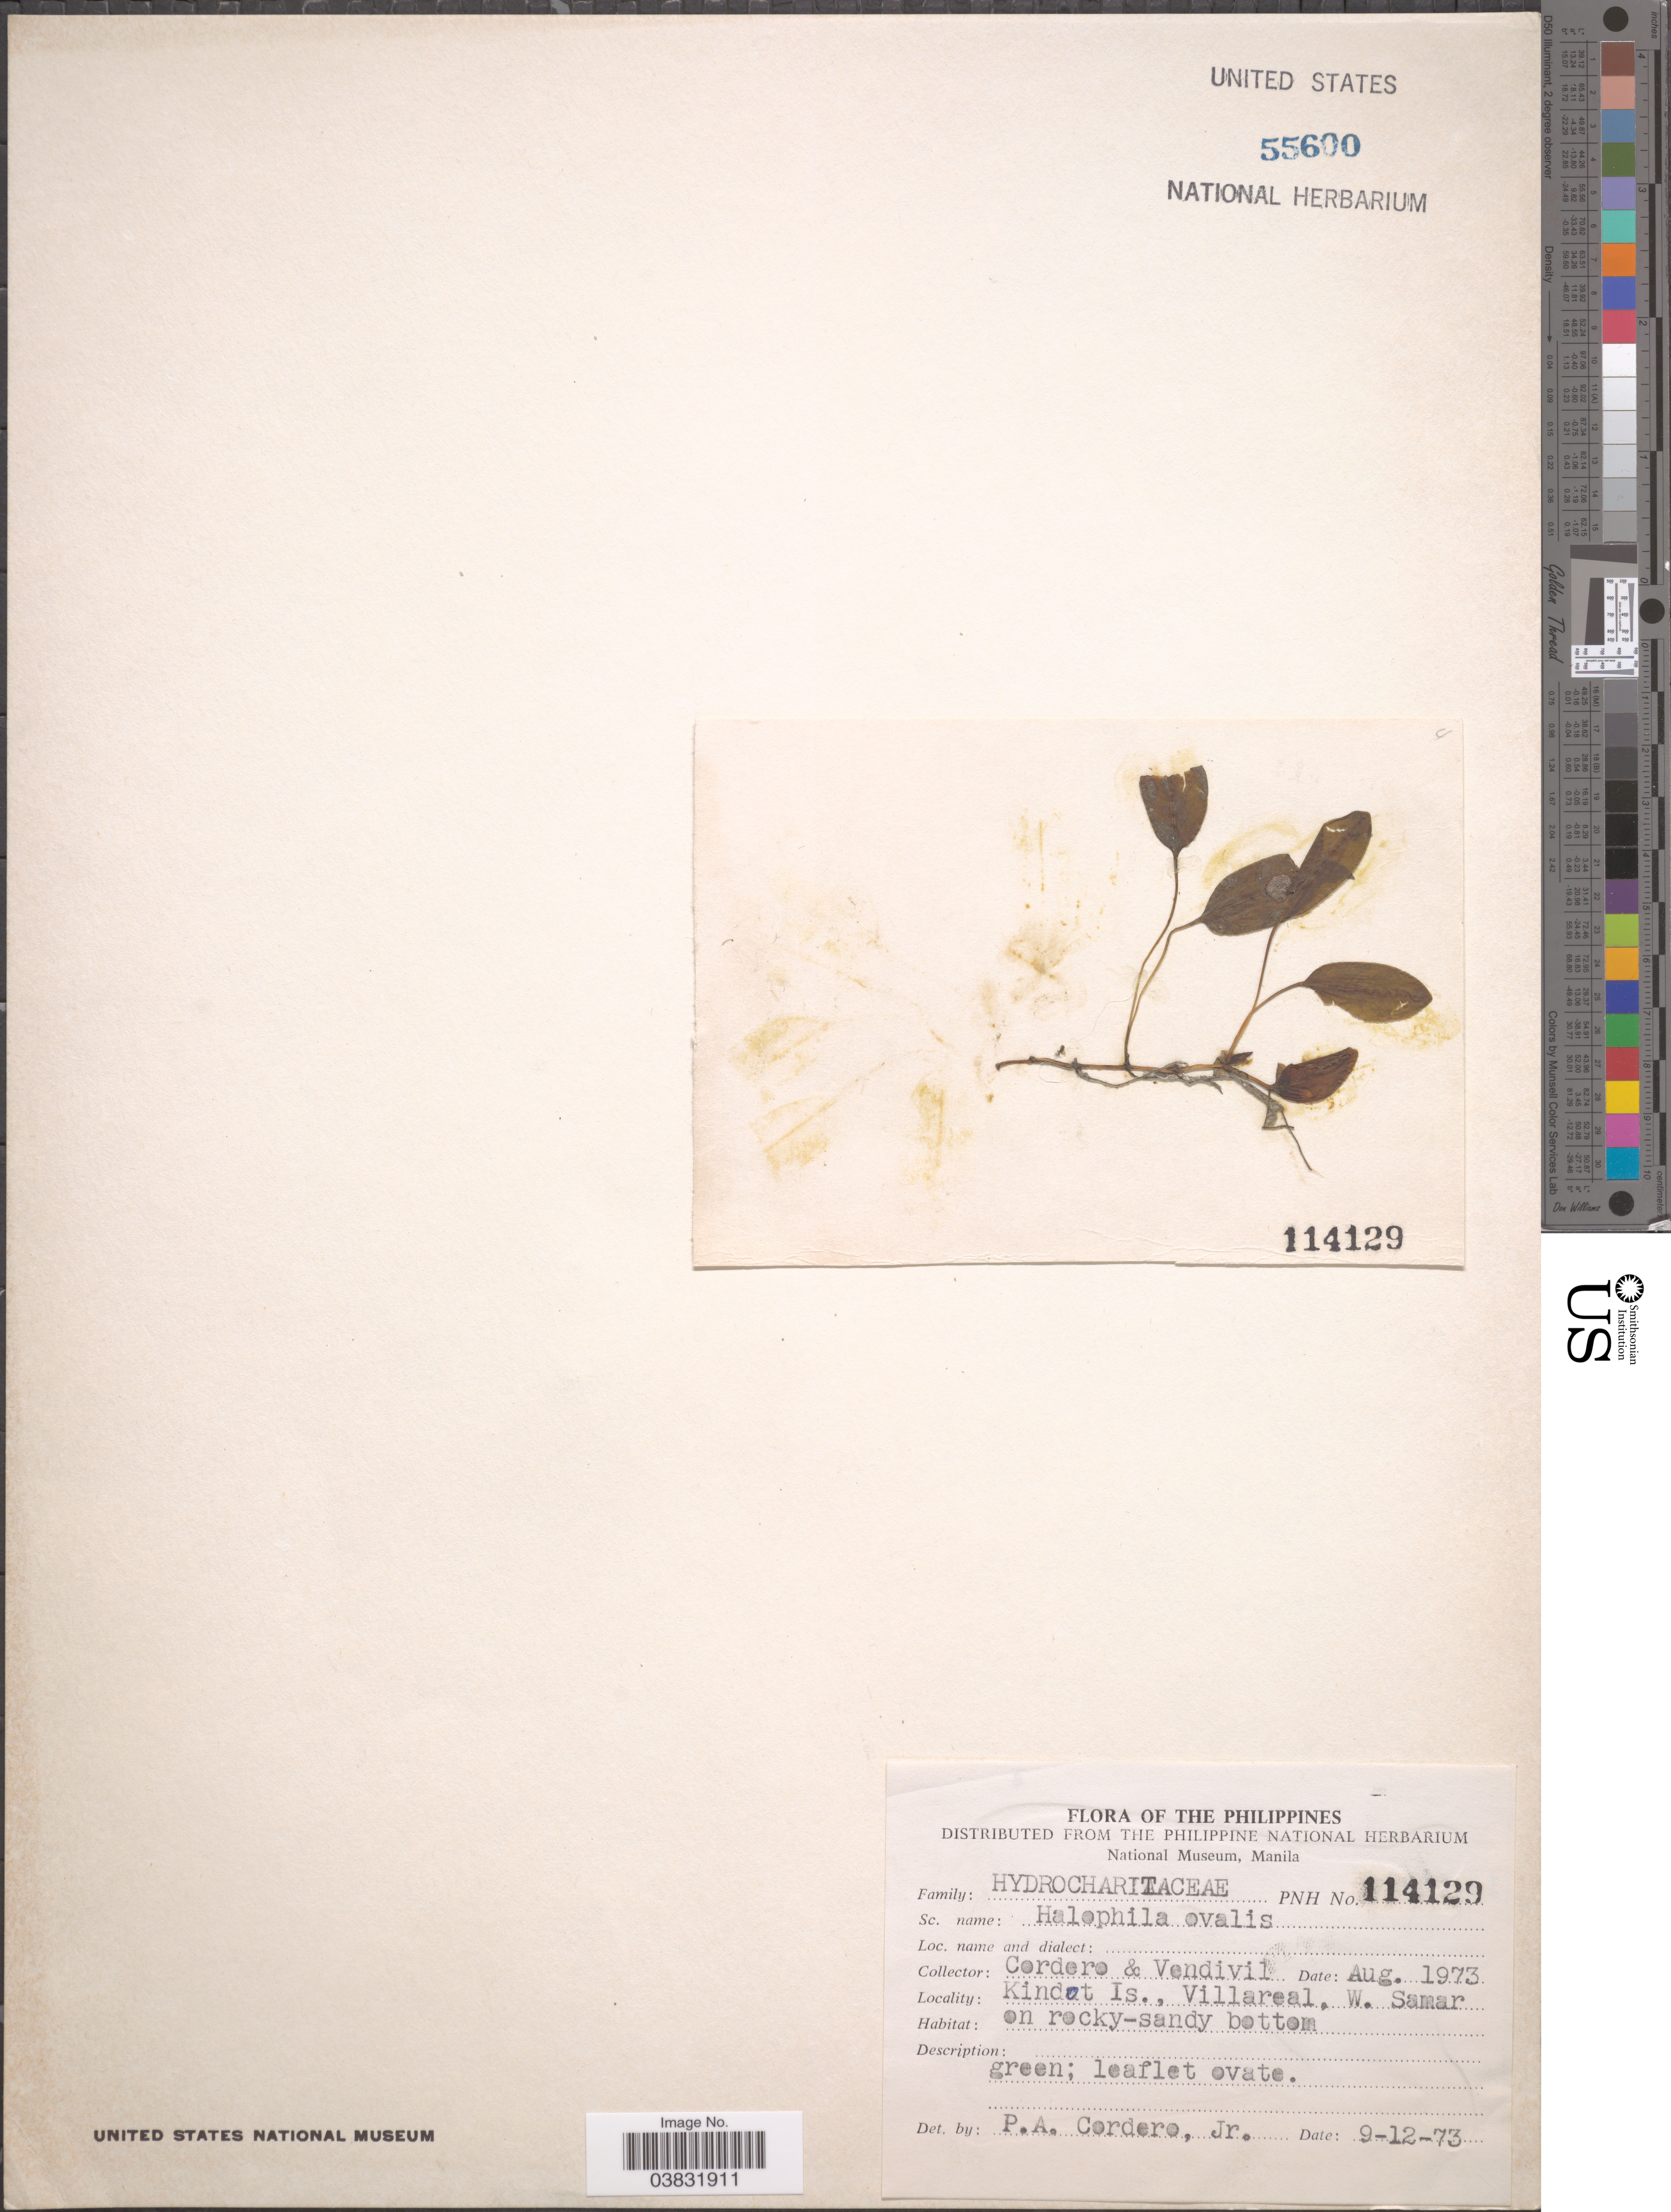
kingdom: Plantae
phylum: Tracheophyta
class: Liliopsida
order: Alismatales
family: Hydrocharitaceae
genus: Halophila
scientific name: Halophila ovalis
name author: (R. Br.) Hook. f.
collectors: -. Cordero & Vendivil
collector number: PNH 114129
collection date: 1973-08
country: Philippines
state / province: Eastern Visayas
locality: Kindot Is., Villareal, W. Samar.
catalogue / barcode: US 55600